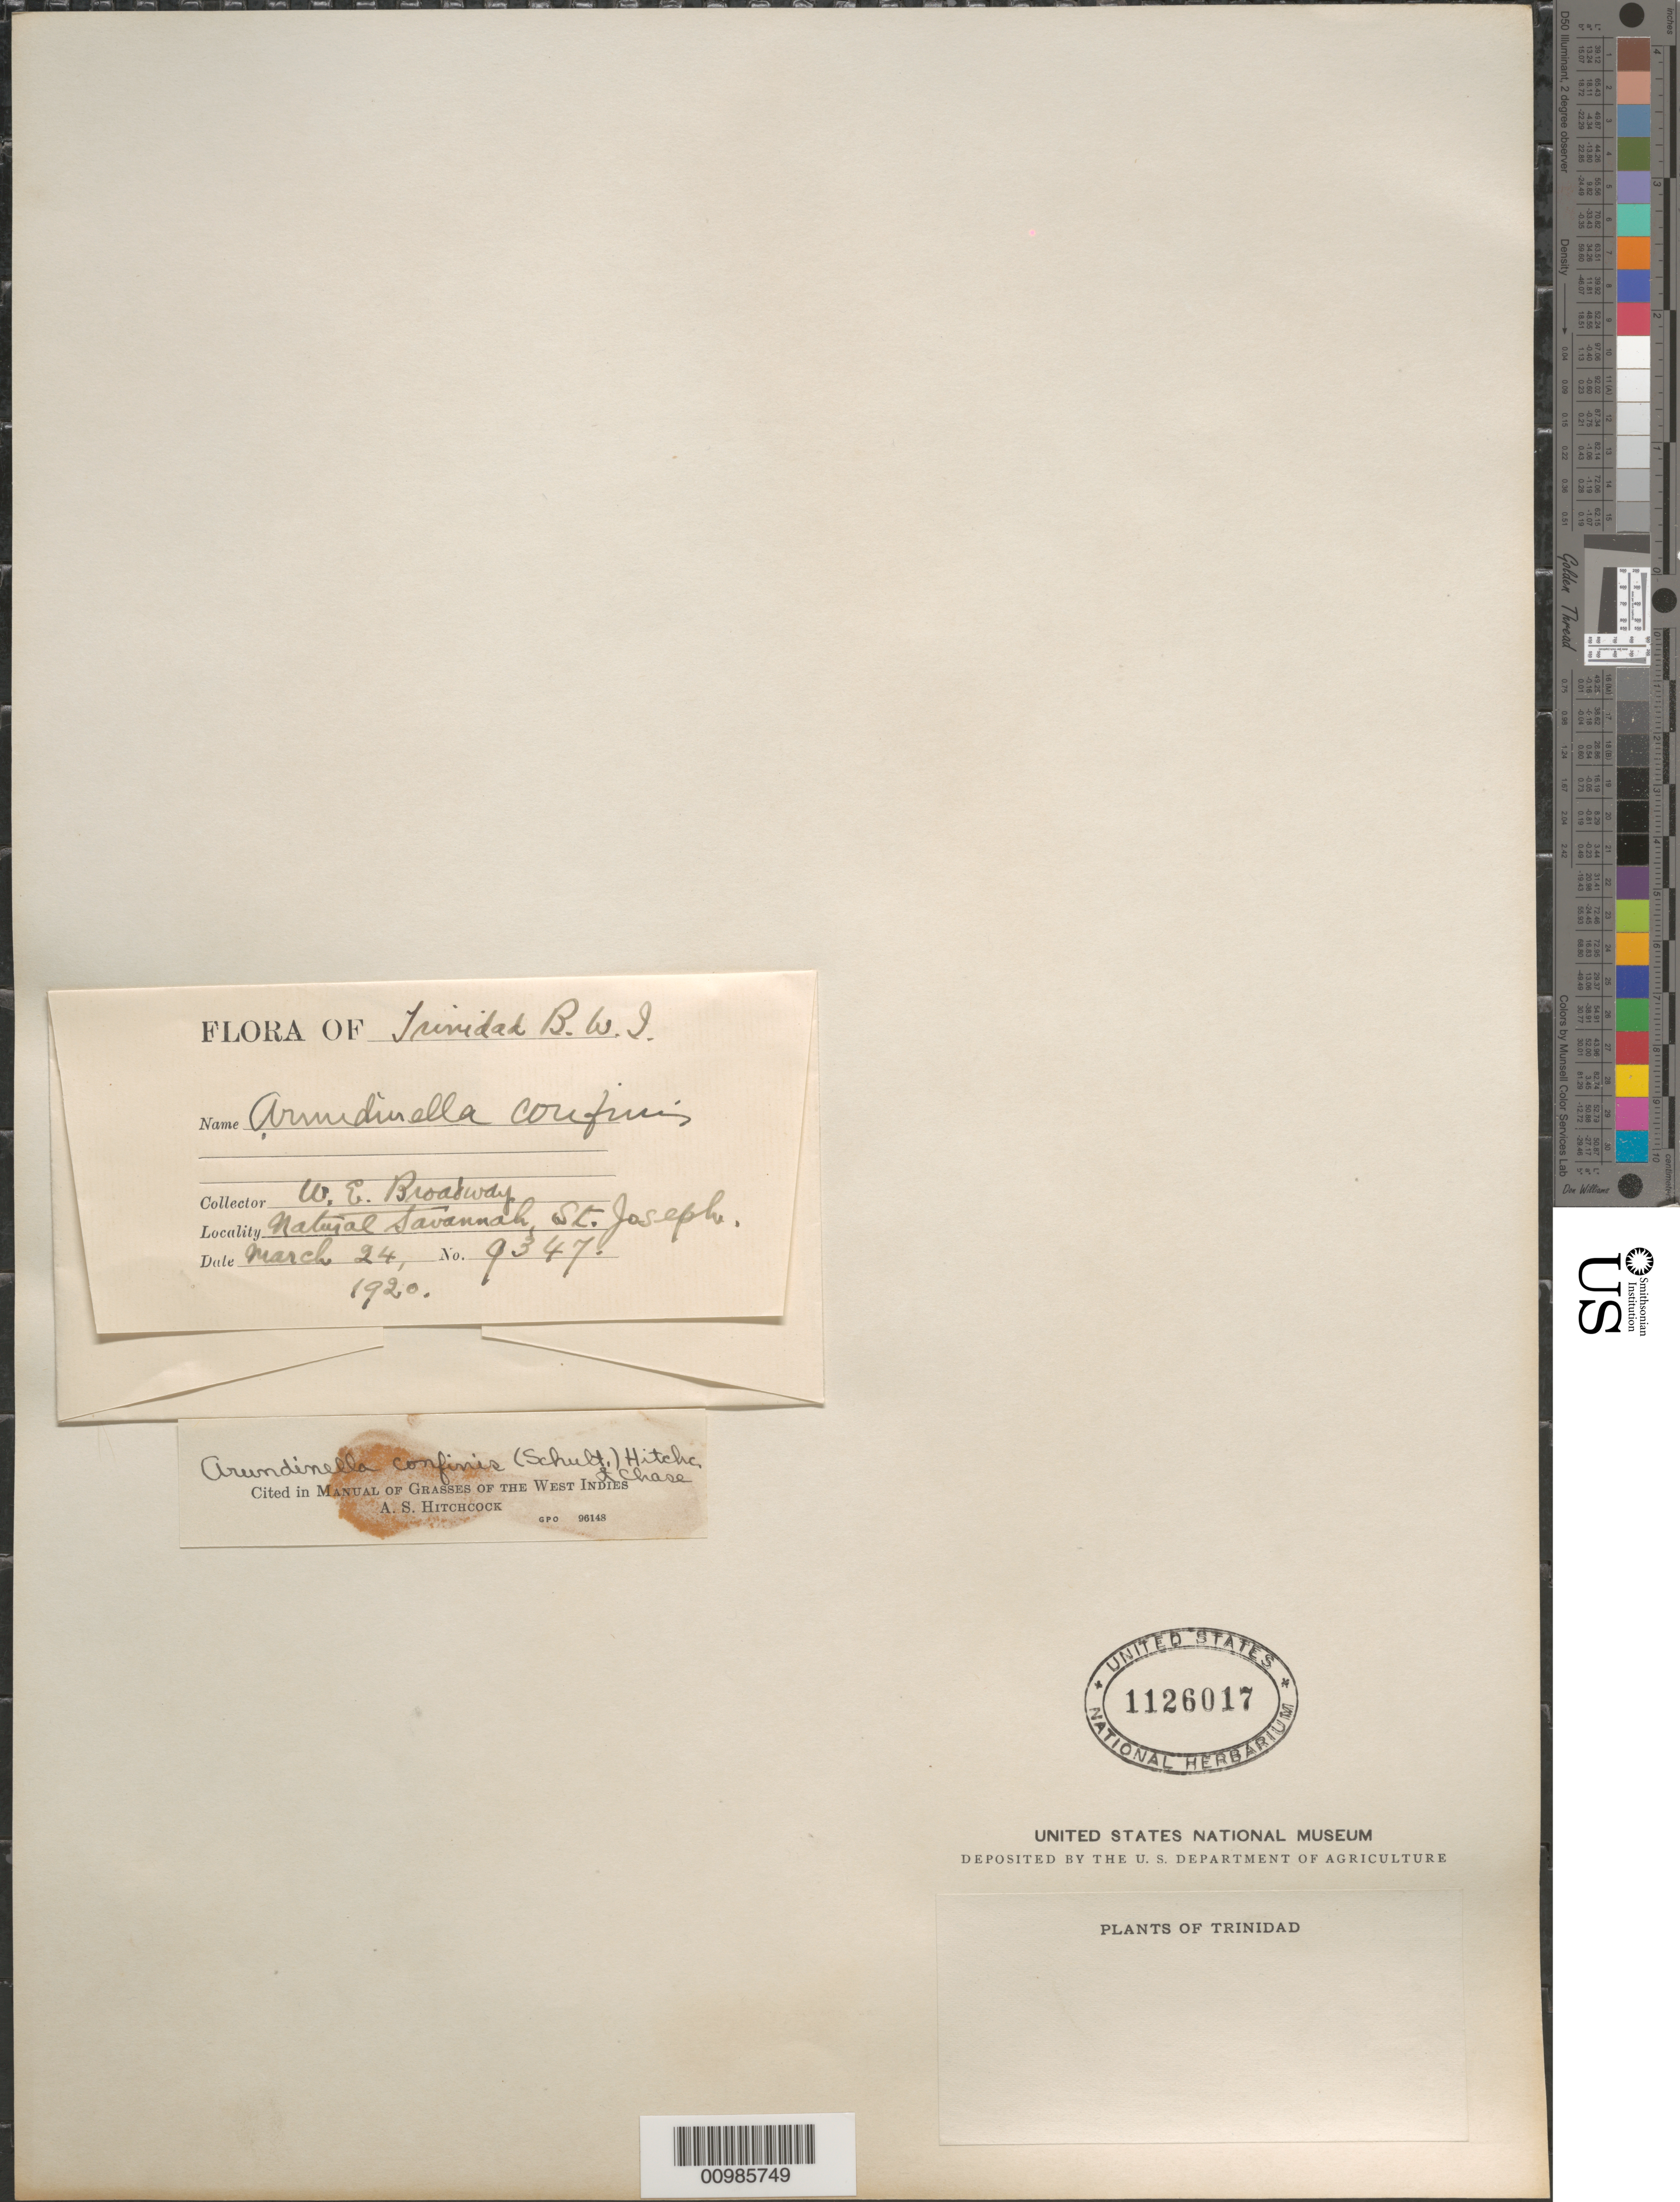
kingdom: Plantae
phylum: Tracheophyta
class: Liliopsida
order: Poales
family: Poaceae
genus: Arundinella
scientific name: Arundinella hispida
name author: (Humb. & Bonpl. ex Willd.) Kuntze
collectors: W. E. Broadway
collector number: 9347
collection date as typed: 24 Mar 1920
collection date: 1920-03-24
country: Trinidad and Tobago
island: Trinidad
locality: St. Joseph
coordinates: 0 N, 0 E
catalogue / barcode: US 1126017